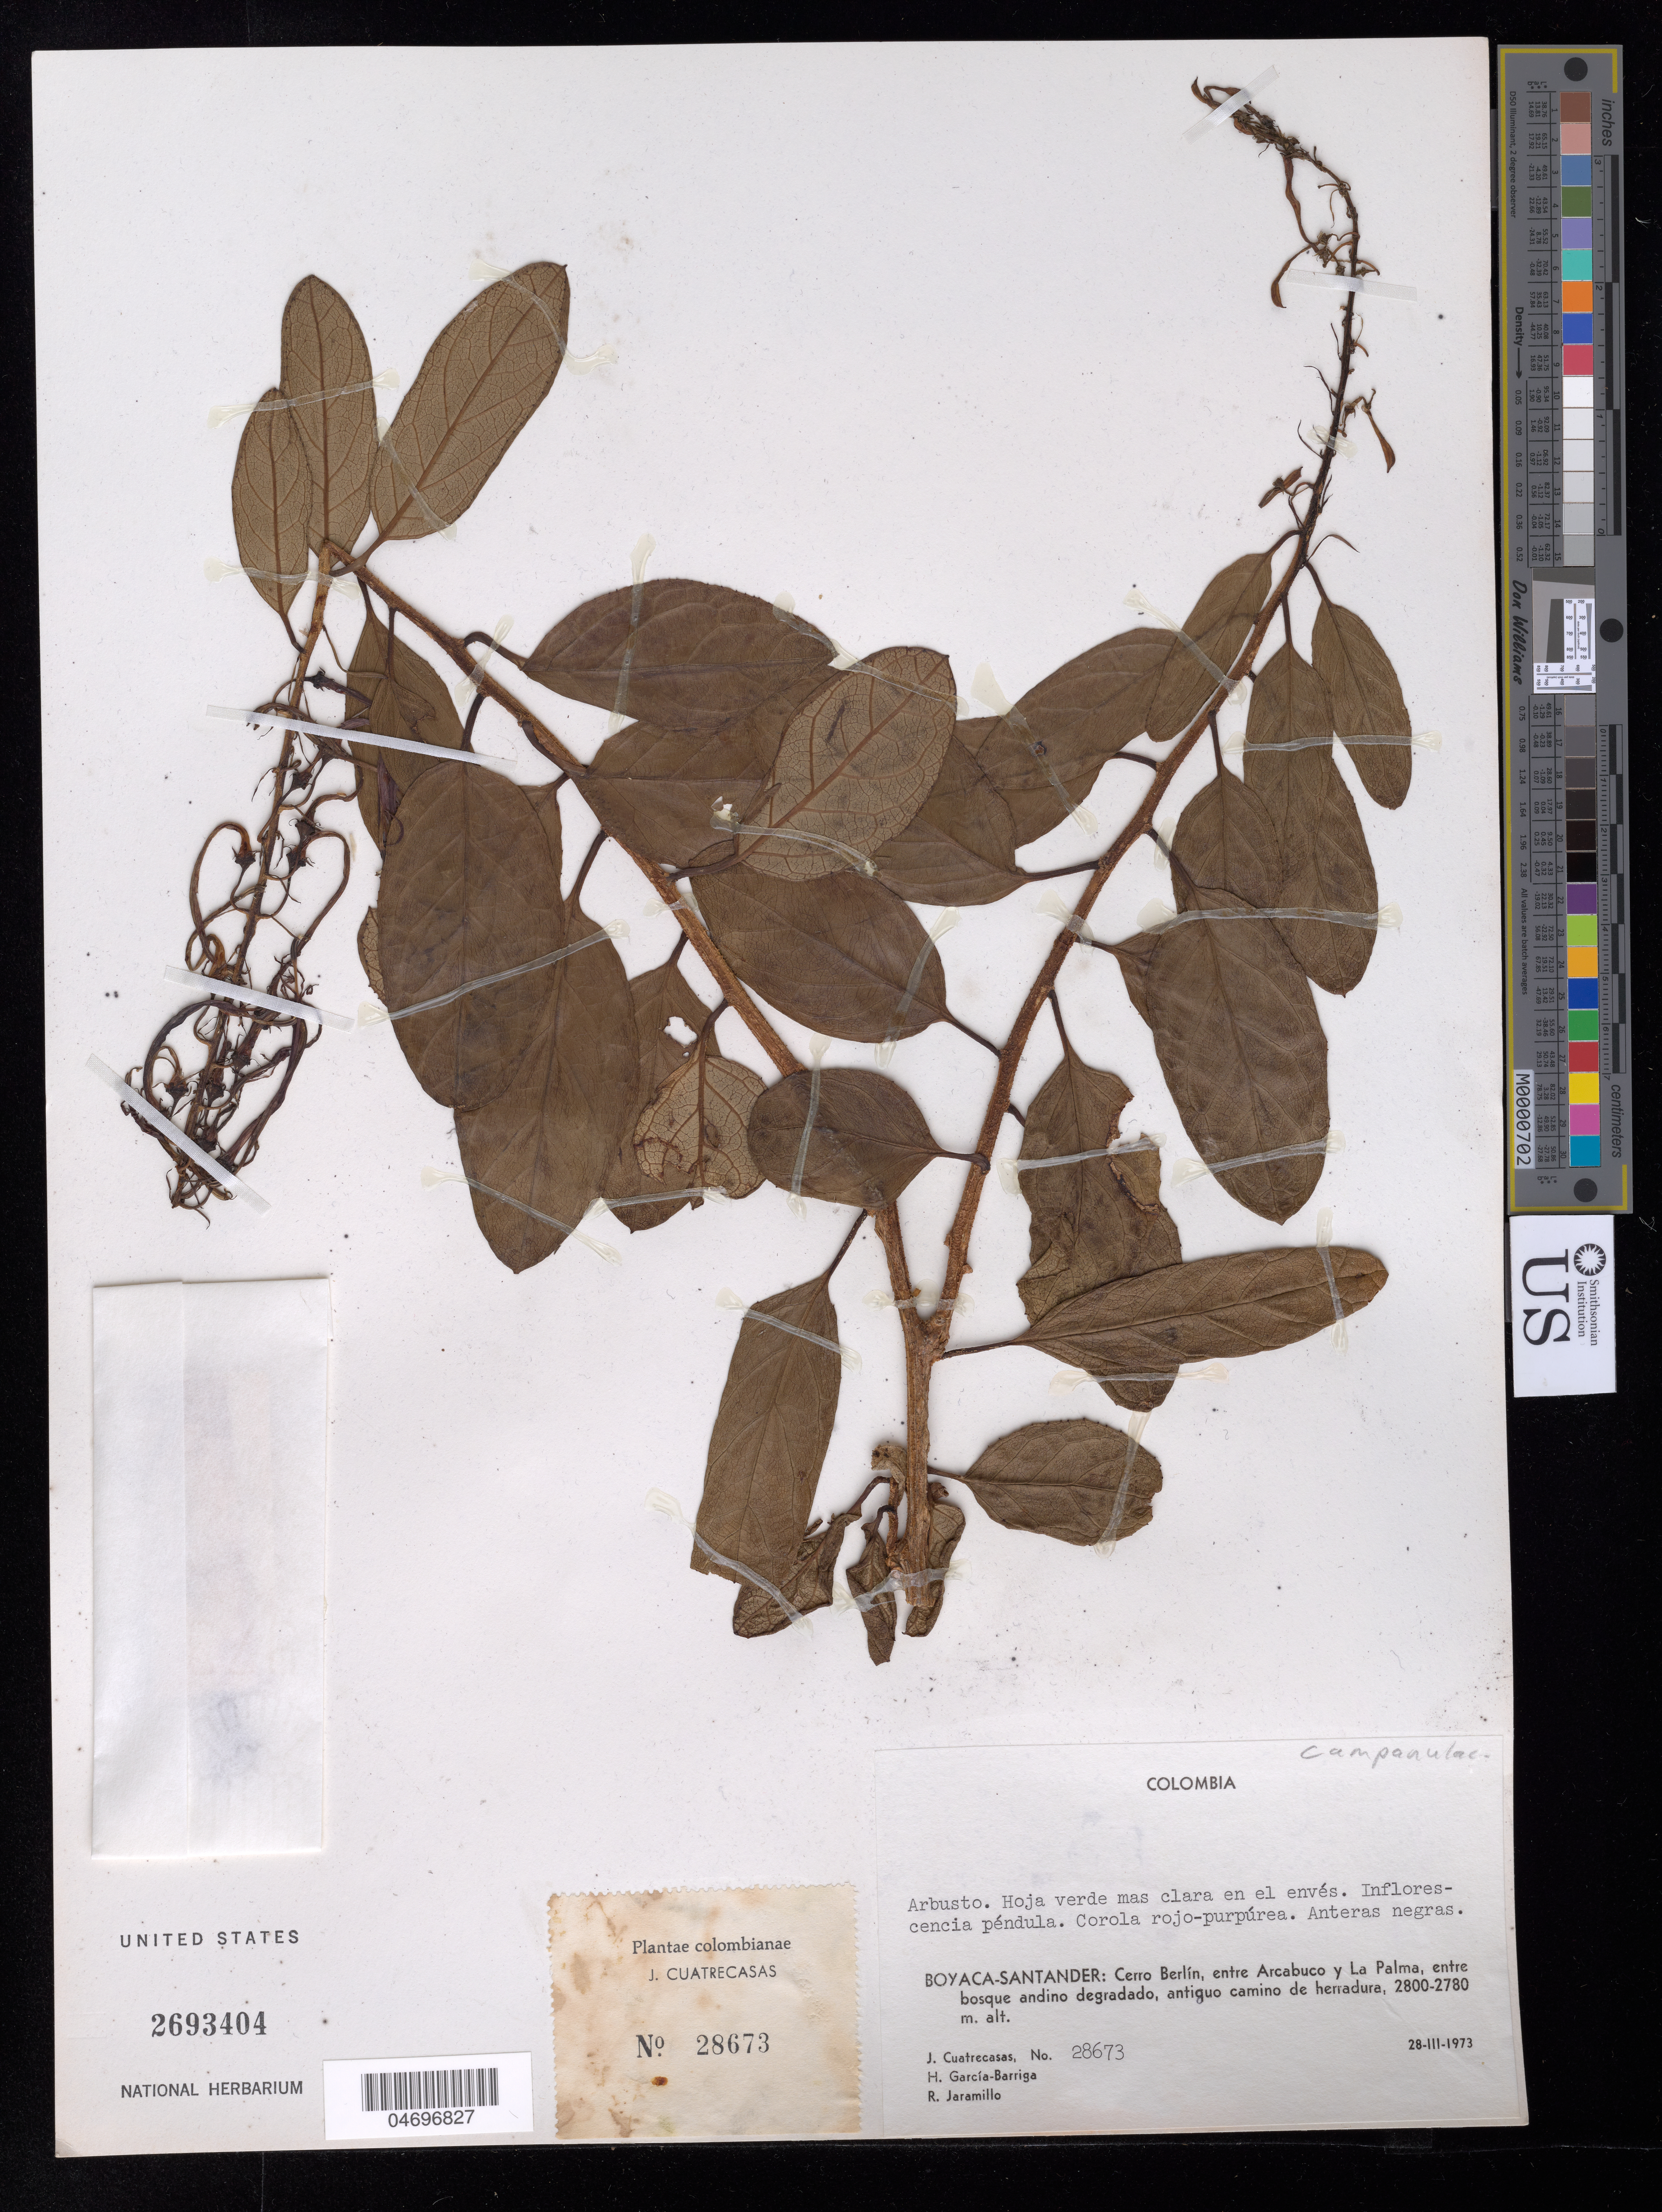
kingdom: Plantae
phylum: Tracheophyta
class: Magnoliopsida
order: Asterales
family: Campanulaceae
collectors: J. Cuatrecasas, H. García Barriga & R. Jaramillo M.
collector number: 28673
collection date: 1973-03-28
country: Colombia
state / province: Boyacá / Santander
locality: Cerro Berlín, entre Arcabuco y La Palma, entre bosque andino degradado, antiquo camino de herradura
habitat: Bosque andino degradado, antiguo camino de herradura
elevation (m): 2780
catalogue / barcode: US 2693404